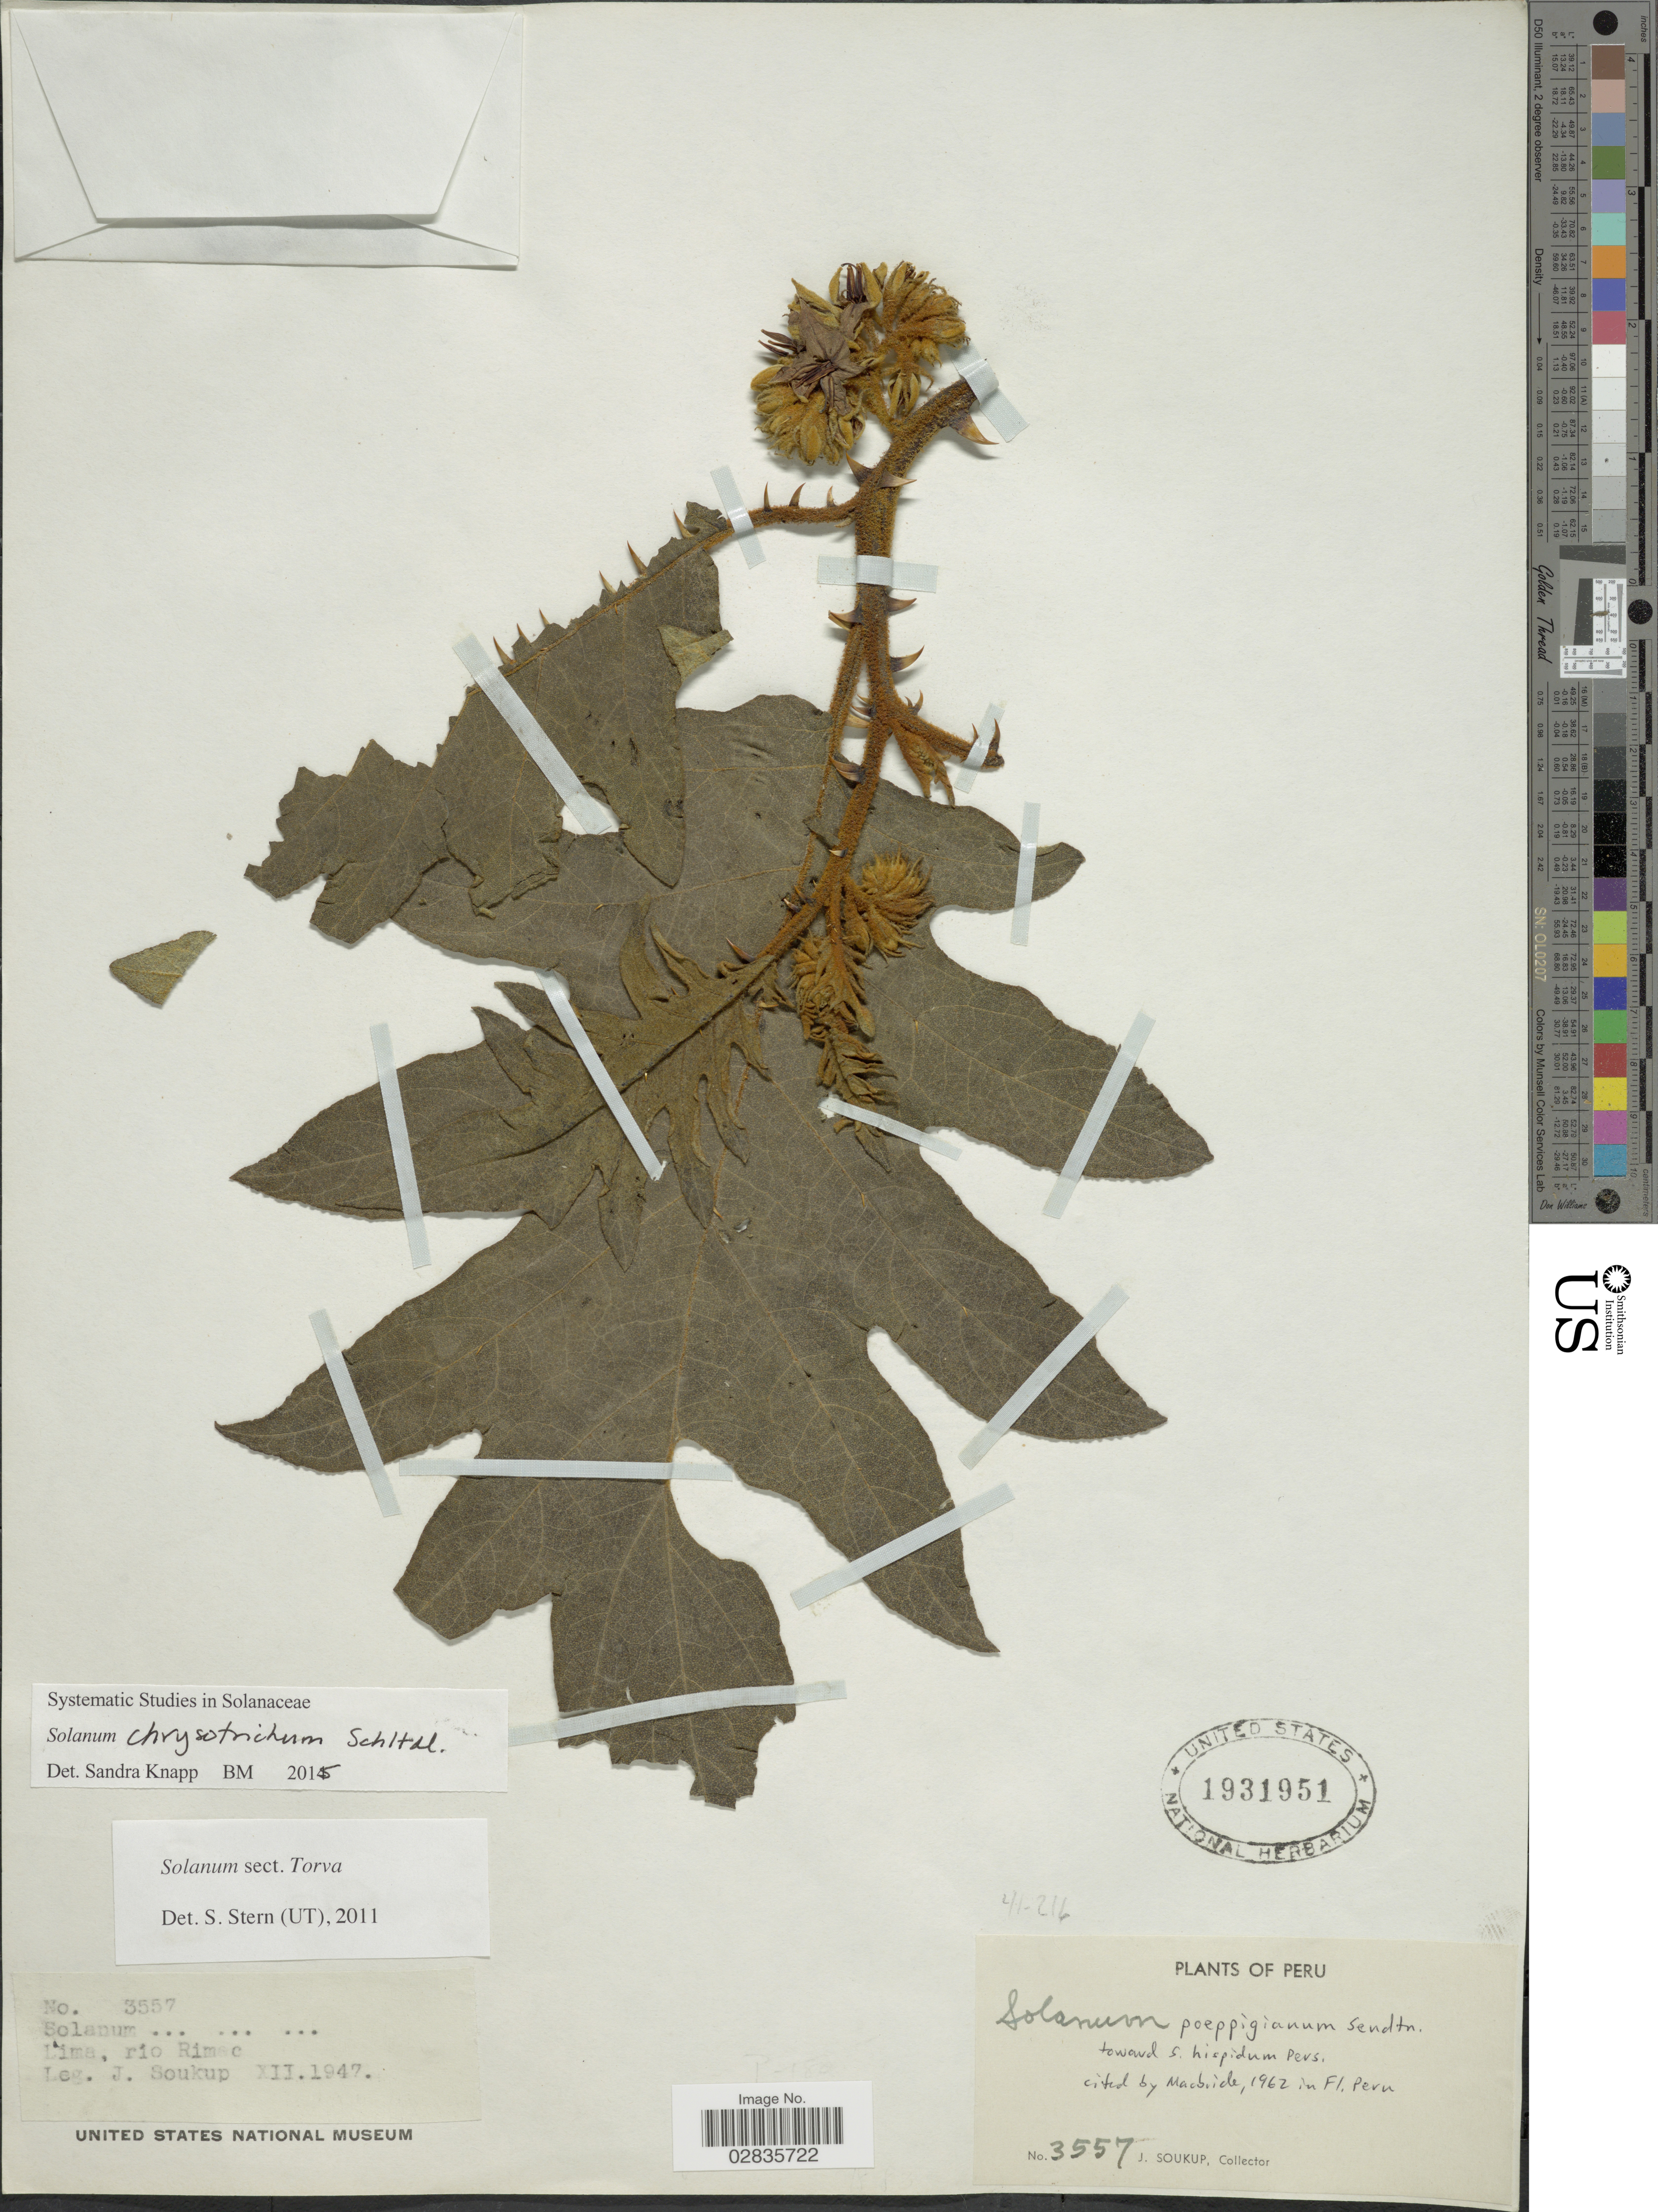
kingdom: Plantae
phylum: Tracheophyta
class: Magnoliopsida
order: Solanales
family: Solanaceae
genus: Solanum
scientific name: Solanum chrysotrichum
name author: Schltdl.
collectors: J. Soukup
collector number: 3557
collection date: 1947-12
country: Peru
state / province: Lima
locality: Río Rimac.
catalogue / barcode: US 1931951